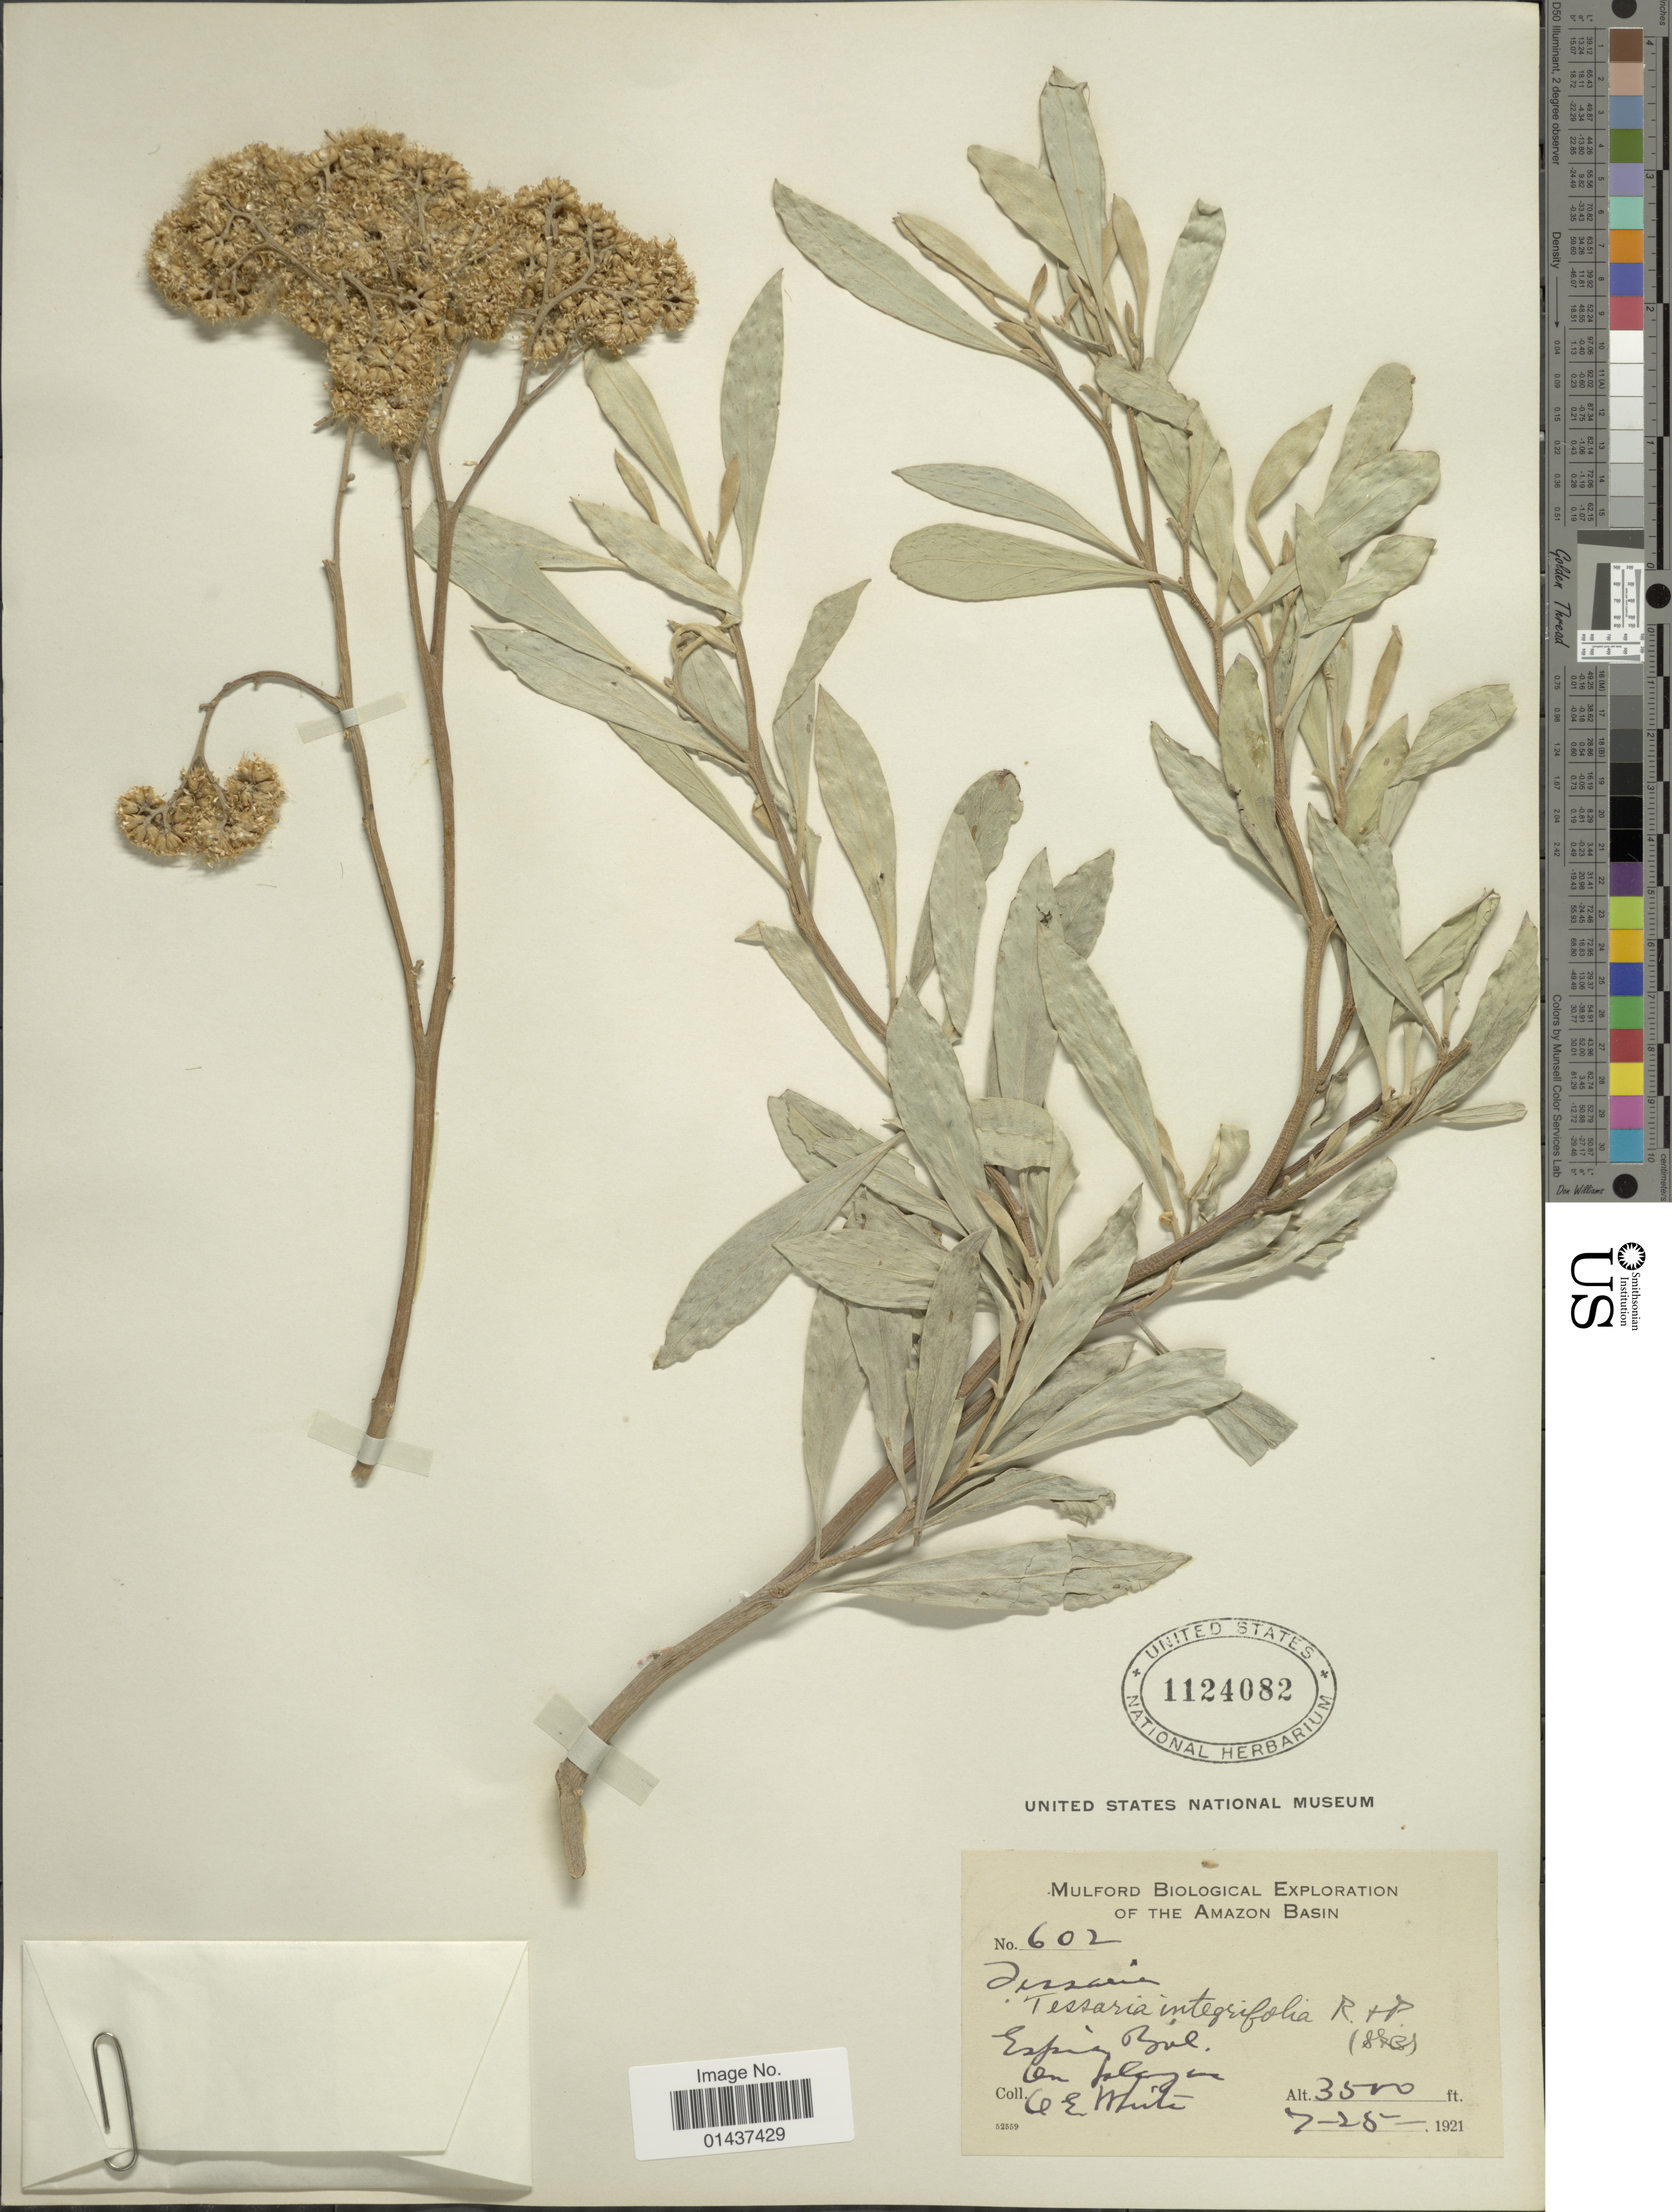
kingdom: Plantae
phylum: Tracheophyta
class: Magnoliopsida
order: Asterales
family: Asteraceae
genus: Tessaria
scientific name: Tessaria integrifolia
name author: Ruiz & Pav.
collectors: O. E. White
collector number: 602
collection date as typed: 7-25-1921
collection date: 1921-07-25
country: Bolivia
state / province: La Paz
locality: Espia, head of Bopi River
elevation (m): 1067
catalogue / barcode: US 1124082